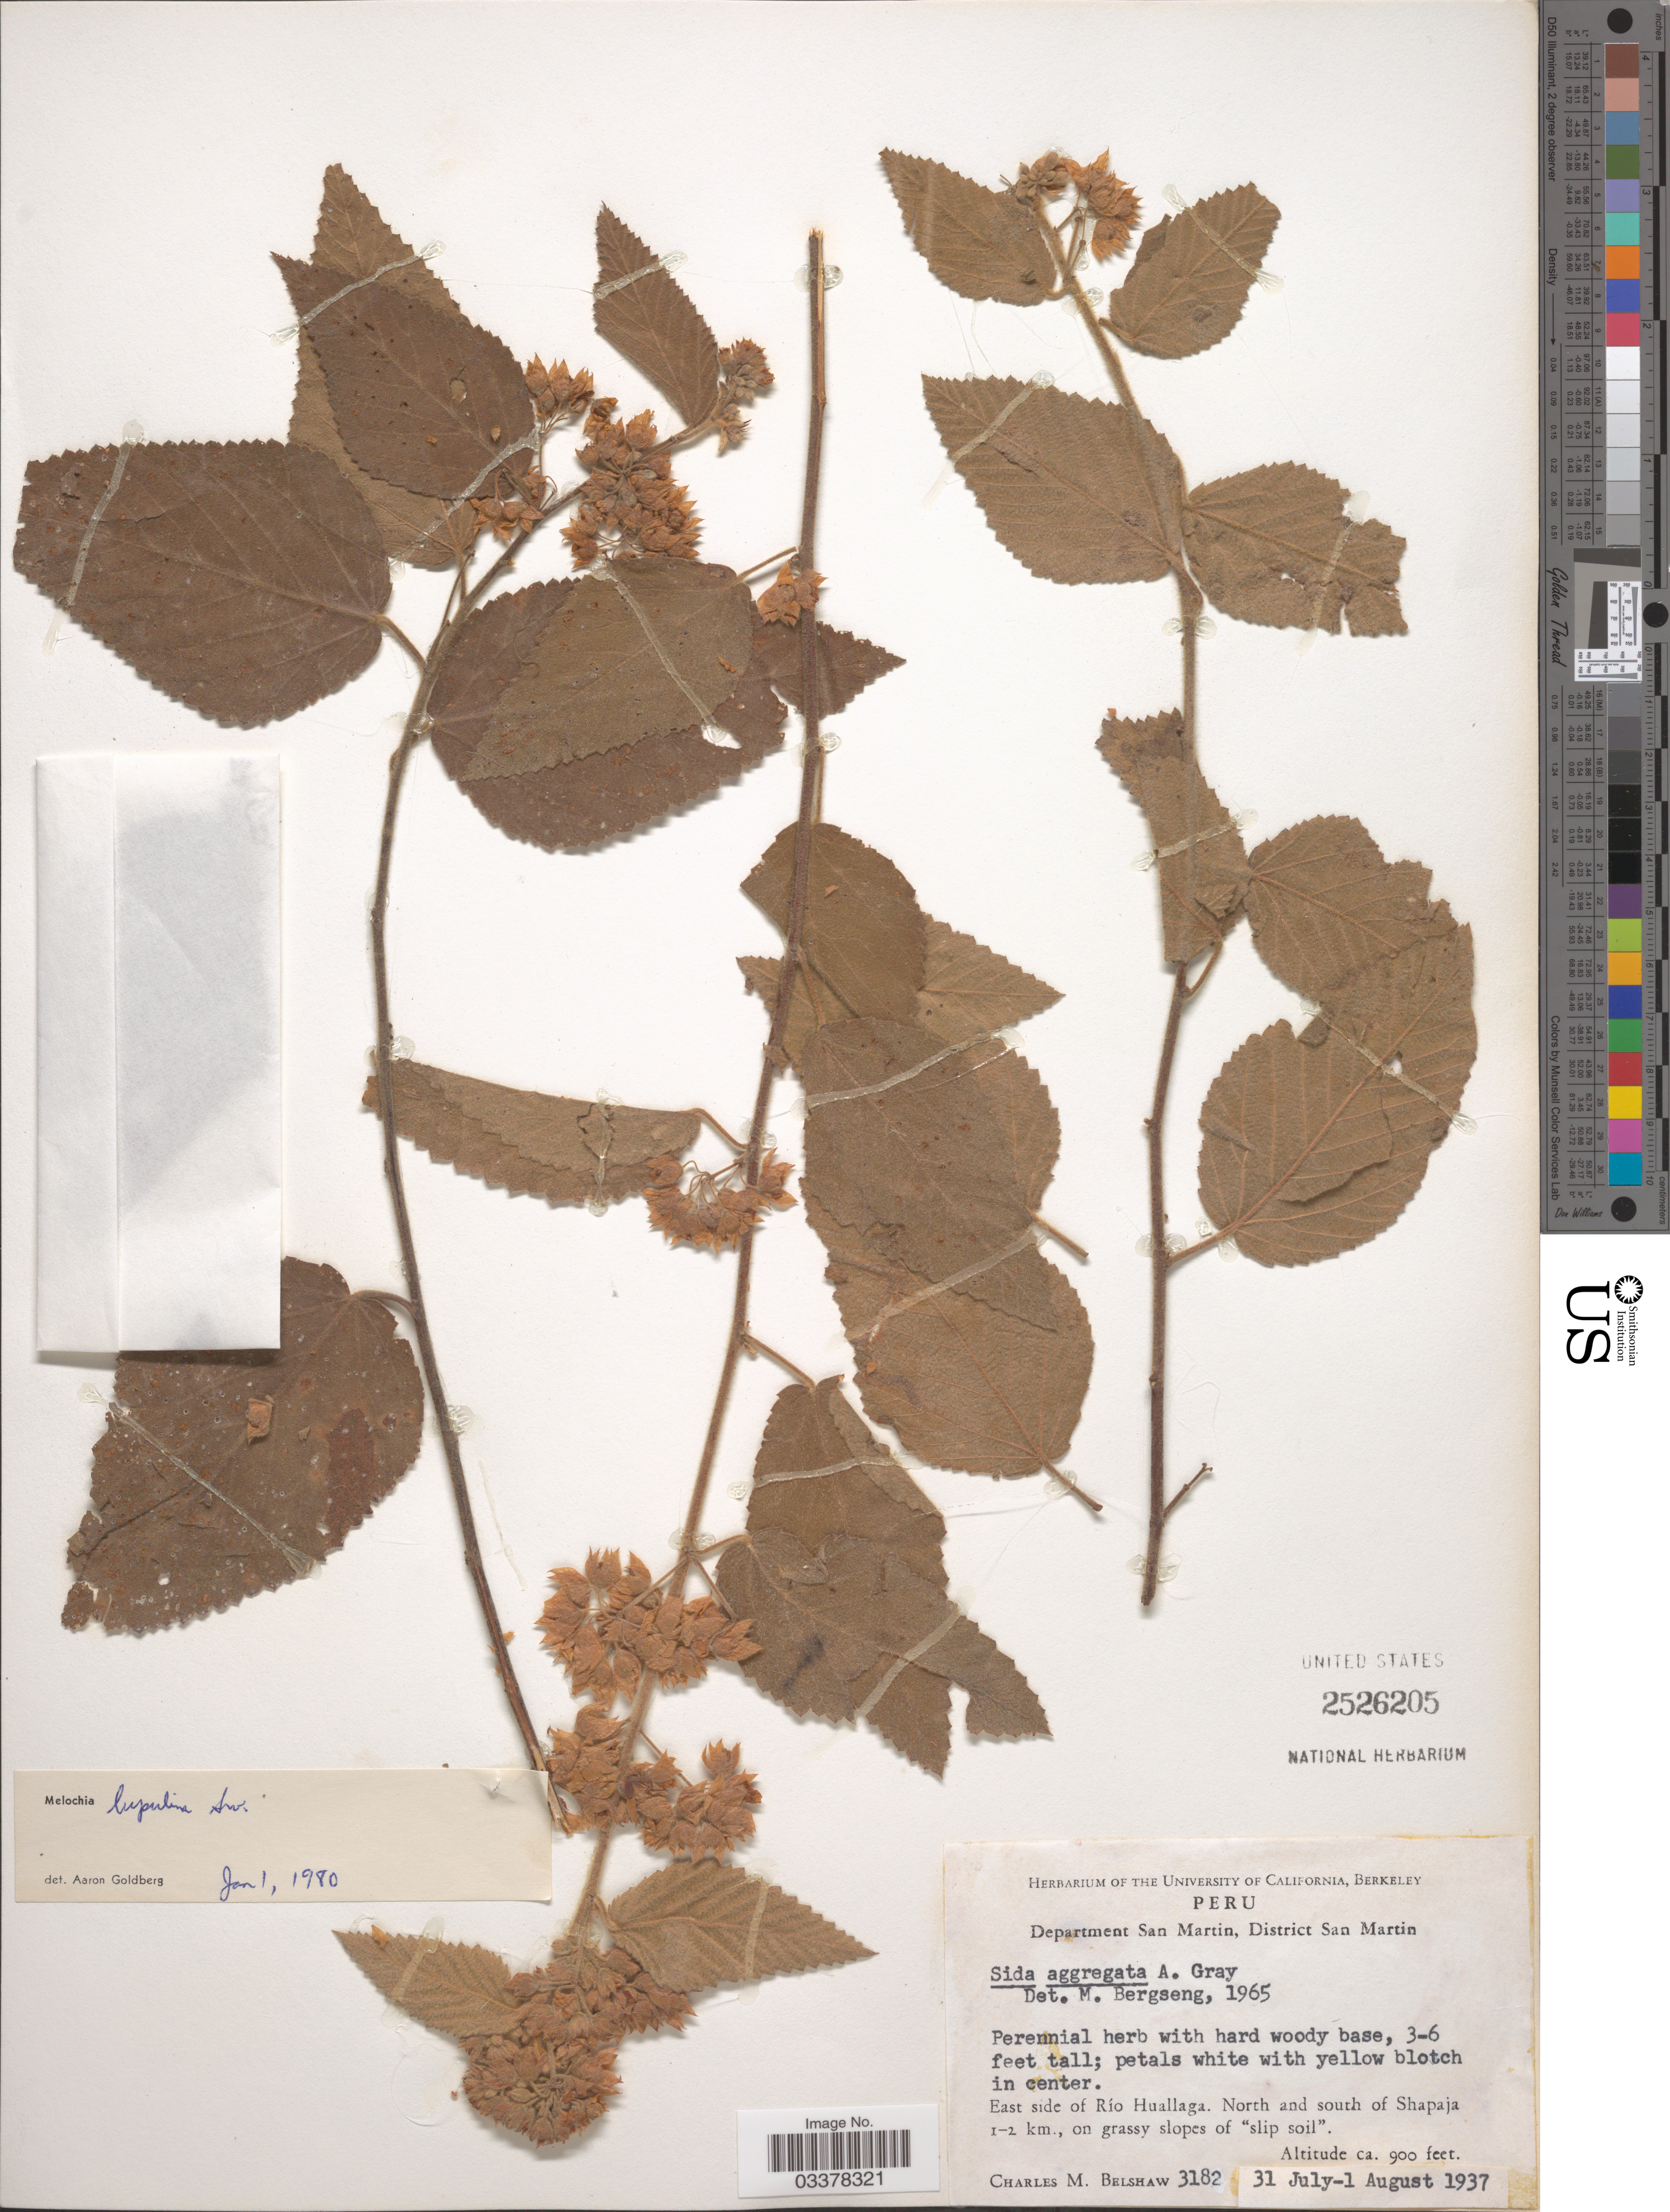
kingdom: Plantae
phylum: Tracheophyta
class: Magnoliopsida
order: Malvales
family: Malvaceae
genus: Melochia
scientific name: Melochia lupulina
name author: Sw.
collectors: C. Shaw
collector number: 3181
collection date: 1937-07-31/1937-08-01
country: Peru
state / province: San Martín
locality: Department San Martin, District San Martin. East side of Río Huallaga. North and south of Shapaja 1-2 km.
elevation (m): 274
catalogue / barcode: US 2526205